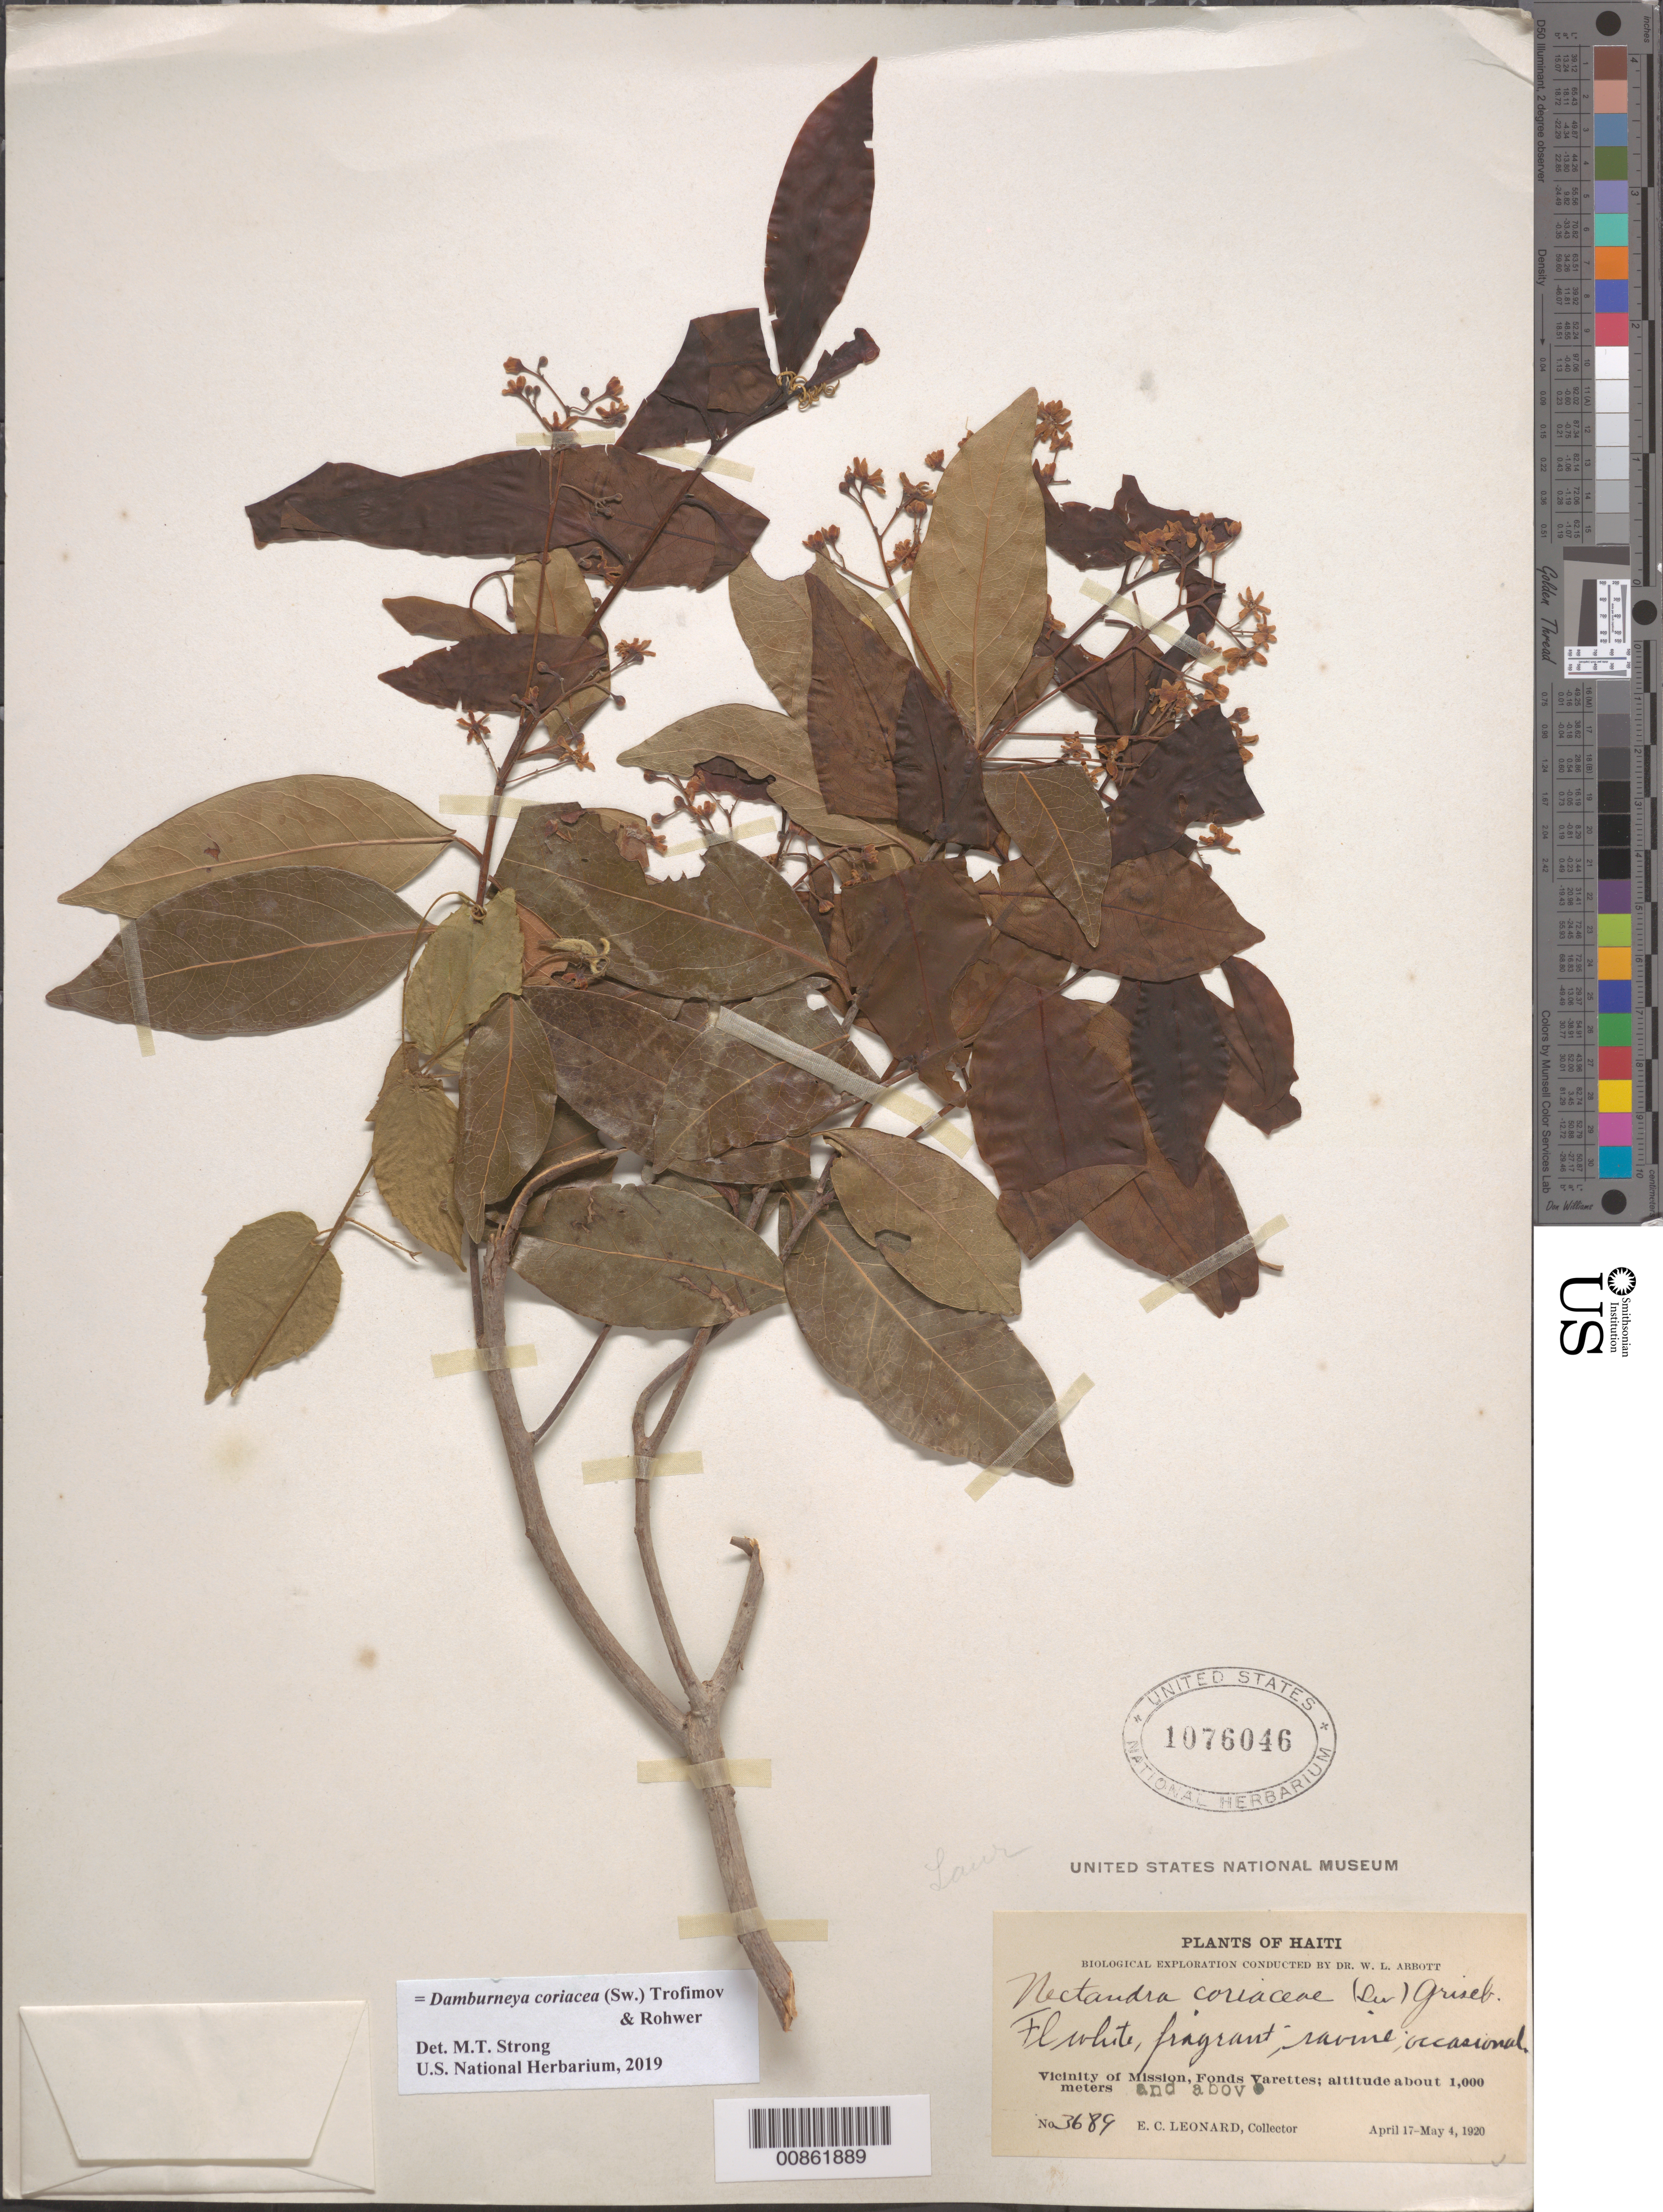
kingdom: Plantae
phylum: Tracheophyta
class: Magnoliopsida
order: Laurales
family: Lauraceae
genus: Damburneya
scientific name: Damburneya coriacea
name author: (Sw.) Trofimov & Rohwer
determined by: Strong, M. T., (US), Smithsonian Institution - National Museum of Natural History (UNITED STATES)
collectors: E. C. Leonard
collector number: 3689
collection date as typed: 17 Apr 1920 to 04 May 1920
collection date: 1920-04-17/1920-05-04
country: Haiti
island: Hispaniola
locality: Vicinity of Mission, Fonds Varettes.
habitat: Ravine.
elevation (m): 1000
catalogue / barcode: US 1076046